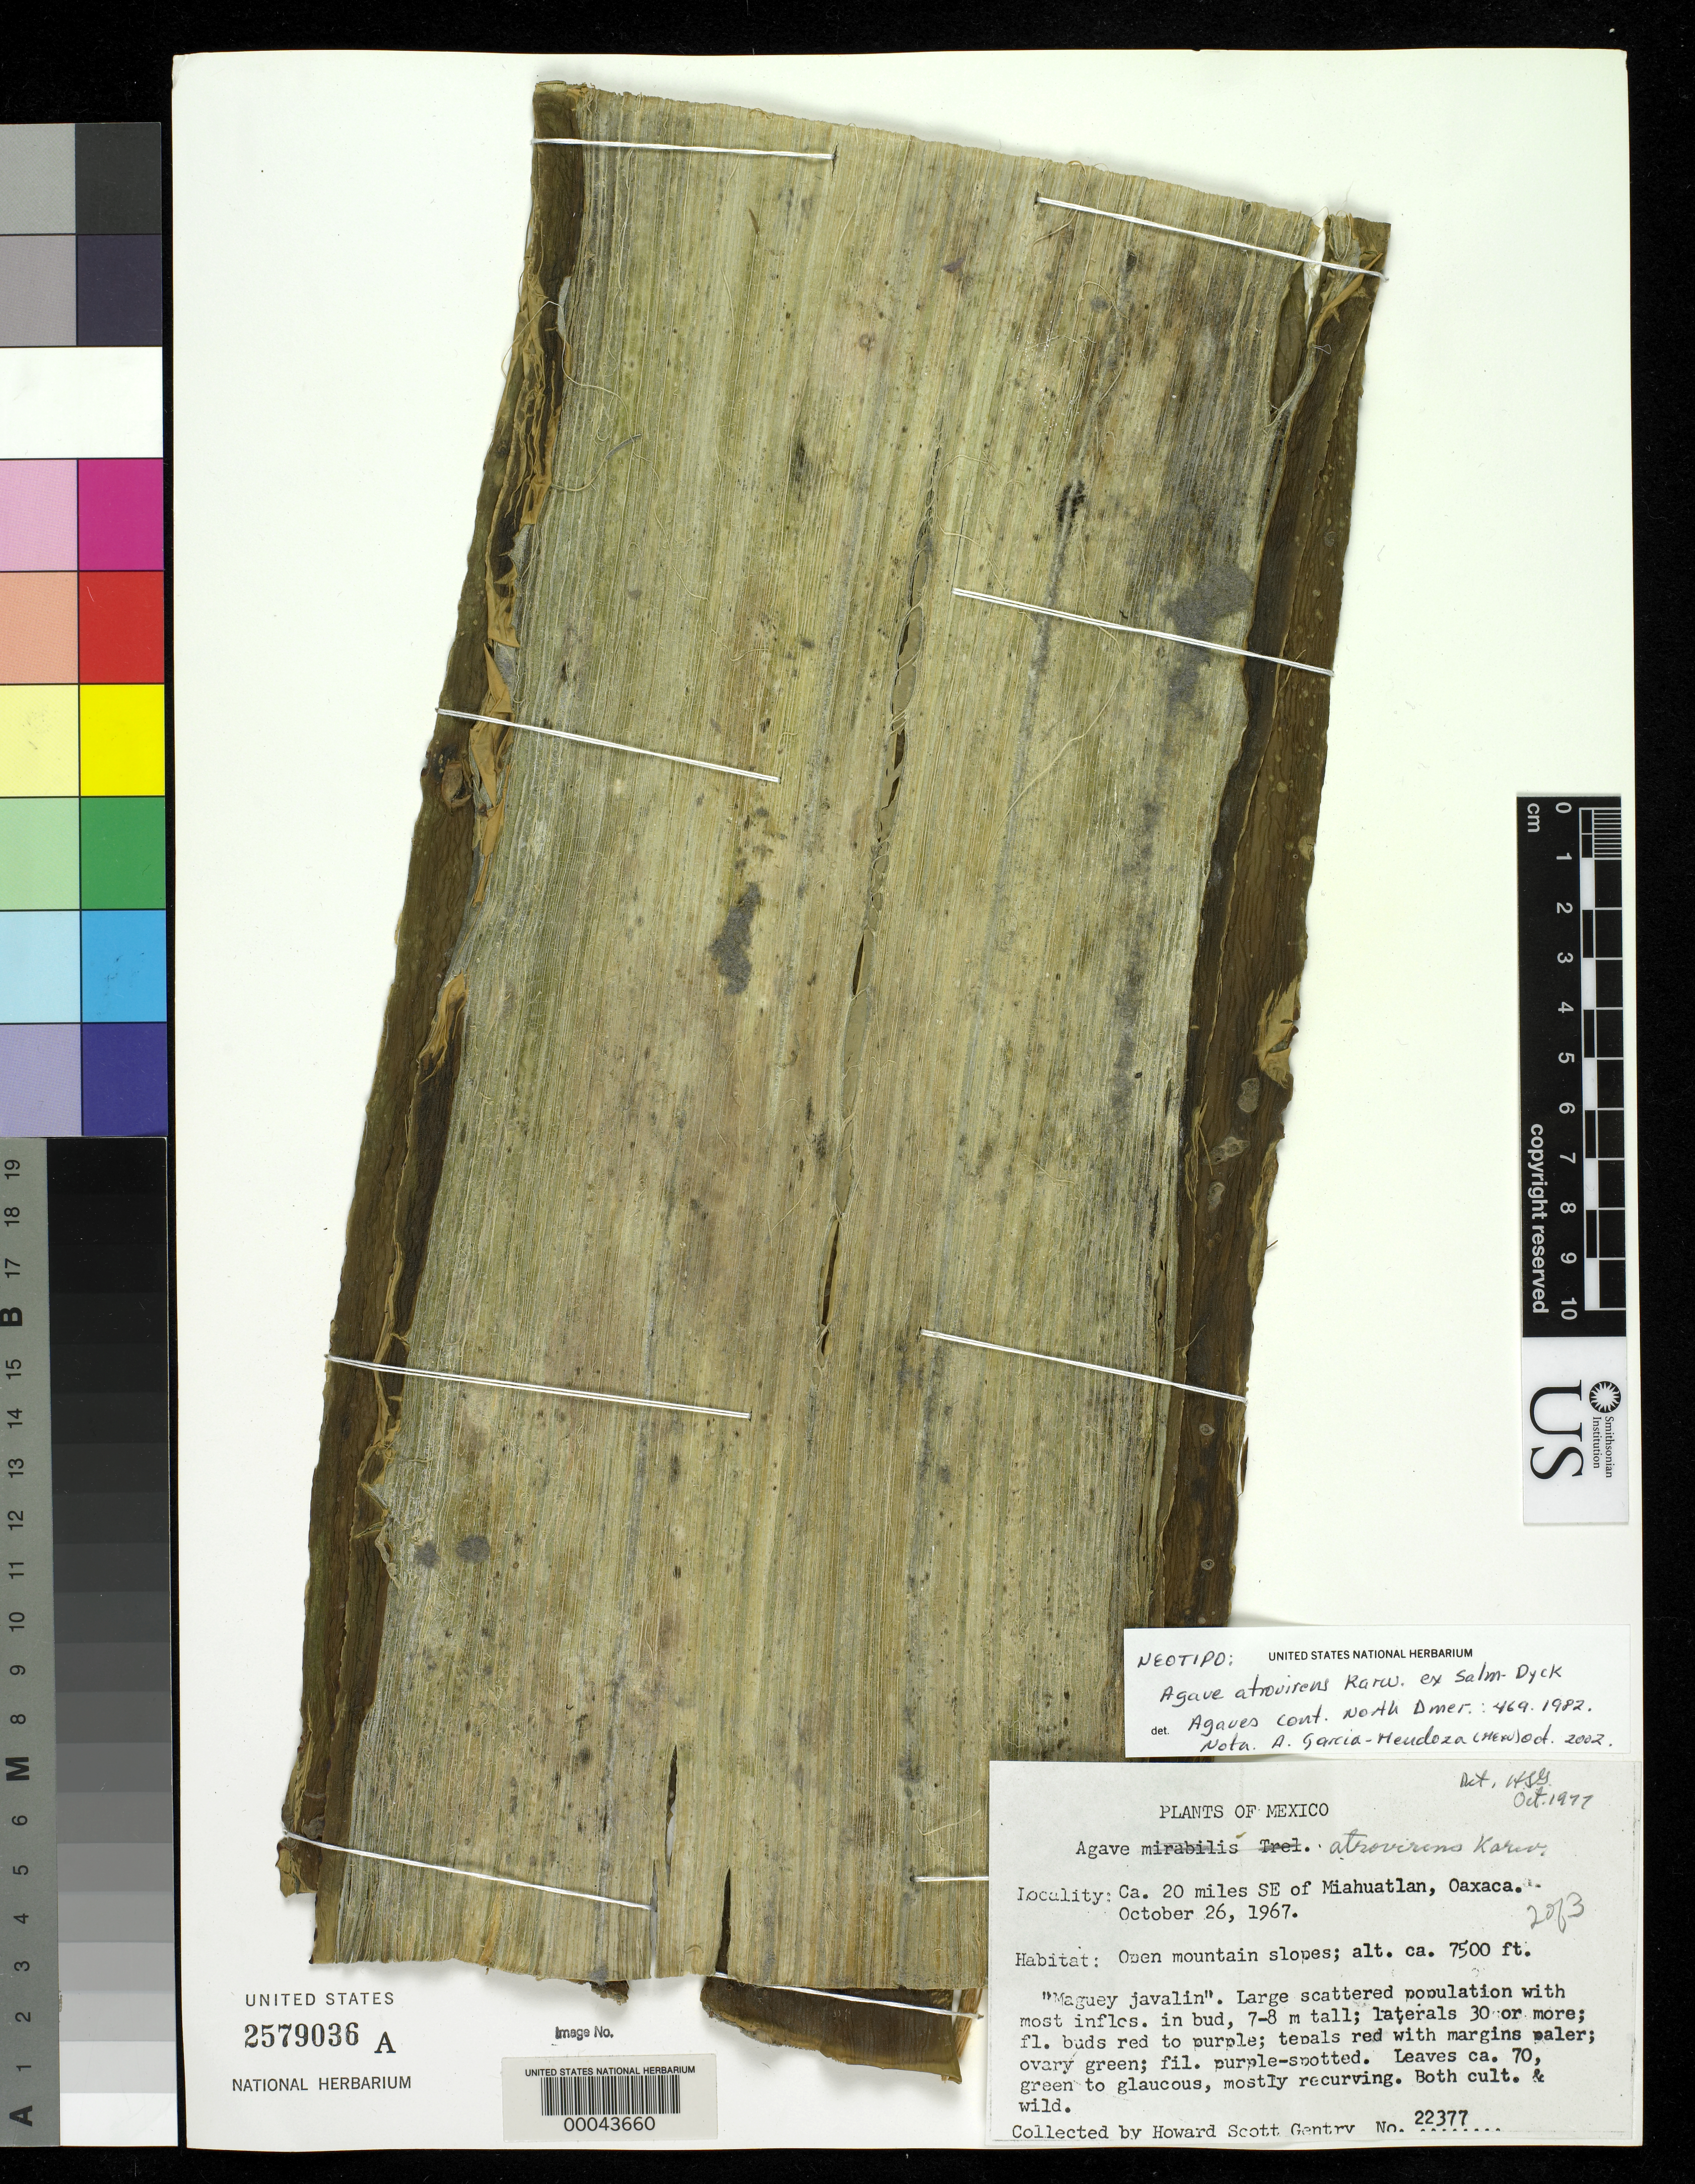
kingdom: Plantae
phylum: Tracheophyta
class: Liliopsida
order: Asparagales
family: Asparagaceae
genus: Agave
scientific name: Agave atrovirens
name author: Karw. in Salm-Dyck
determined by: García-Mendoza, A.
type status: Neotype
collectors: H. S. Gentry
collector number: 22377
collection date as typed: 26 Oct 1967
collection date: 1967-10-26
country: Mexico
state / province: Oaxaca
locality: Ca. 20 miles SE of Miahuatlan, Oaxaca.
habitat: Open mountain slopes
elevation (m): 2286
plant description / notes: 2 sets of duplicates at US. This set of duplicates matches Gentry's neotypification which specifies "l[eaf], f[lower], photo".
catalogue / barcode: US 2579036A